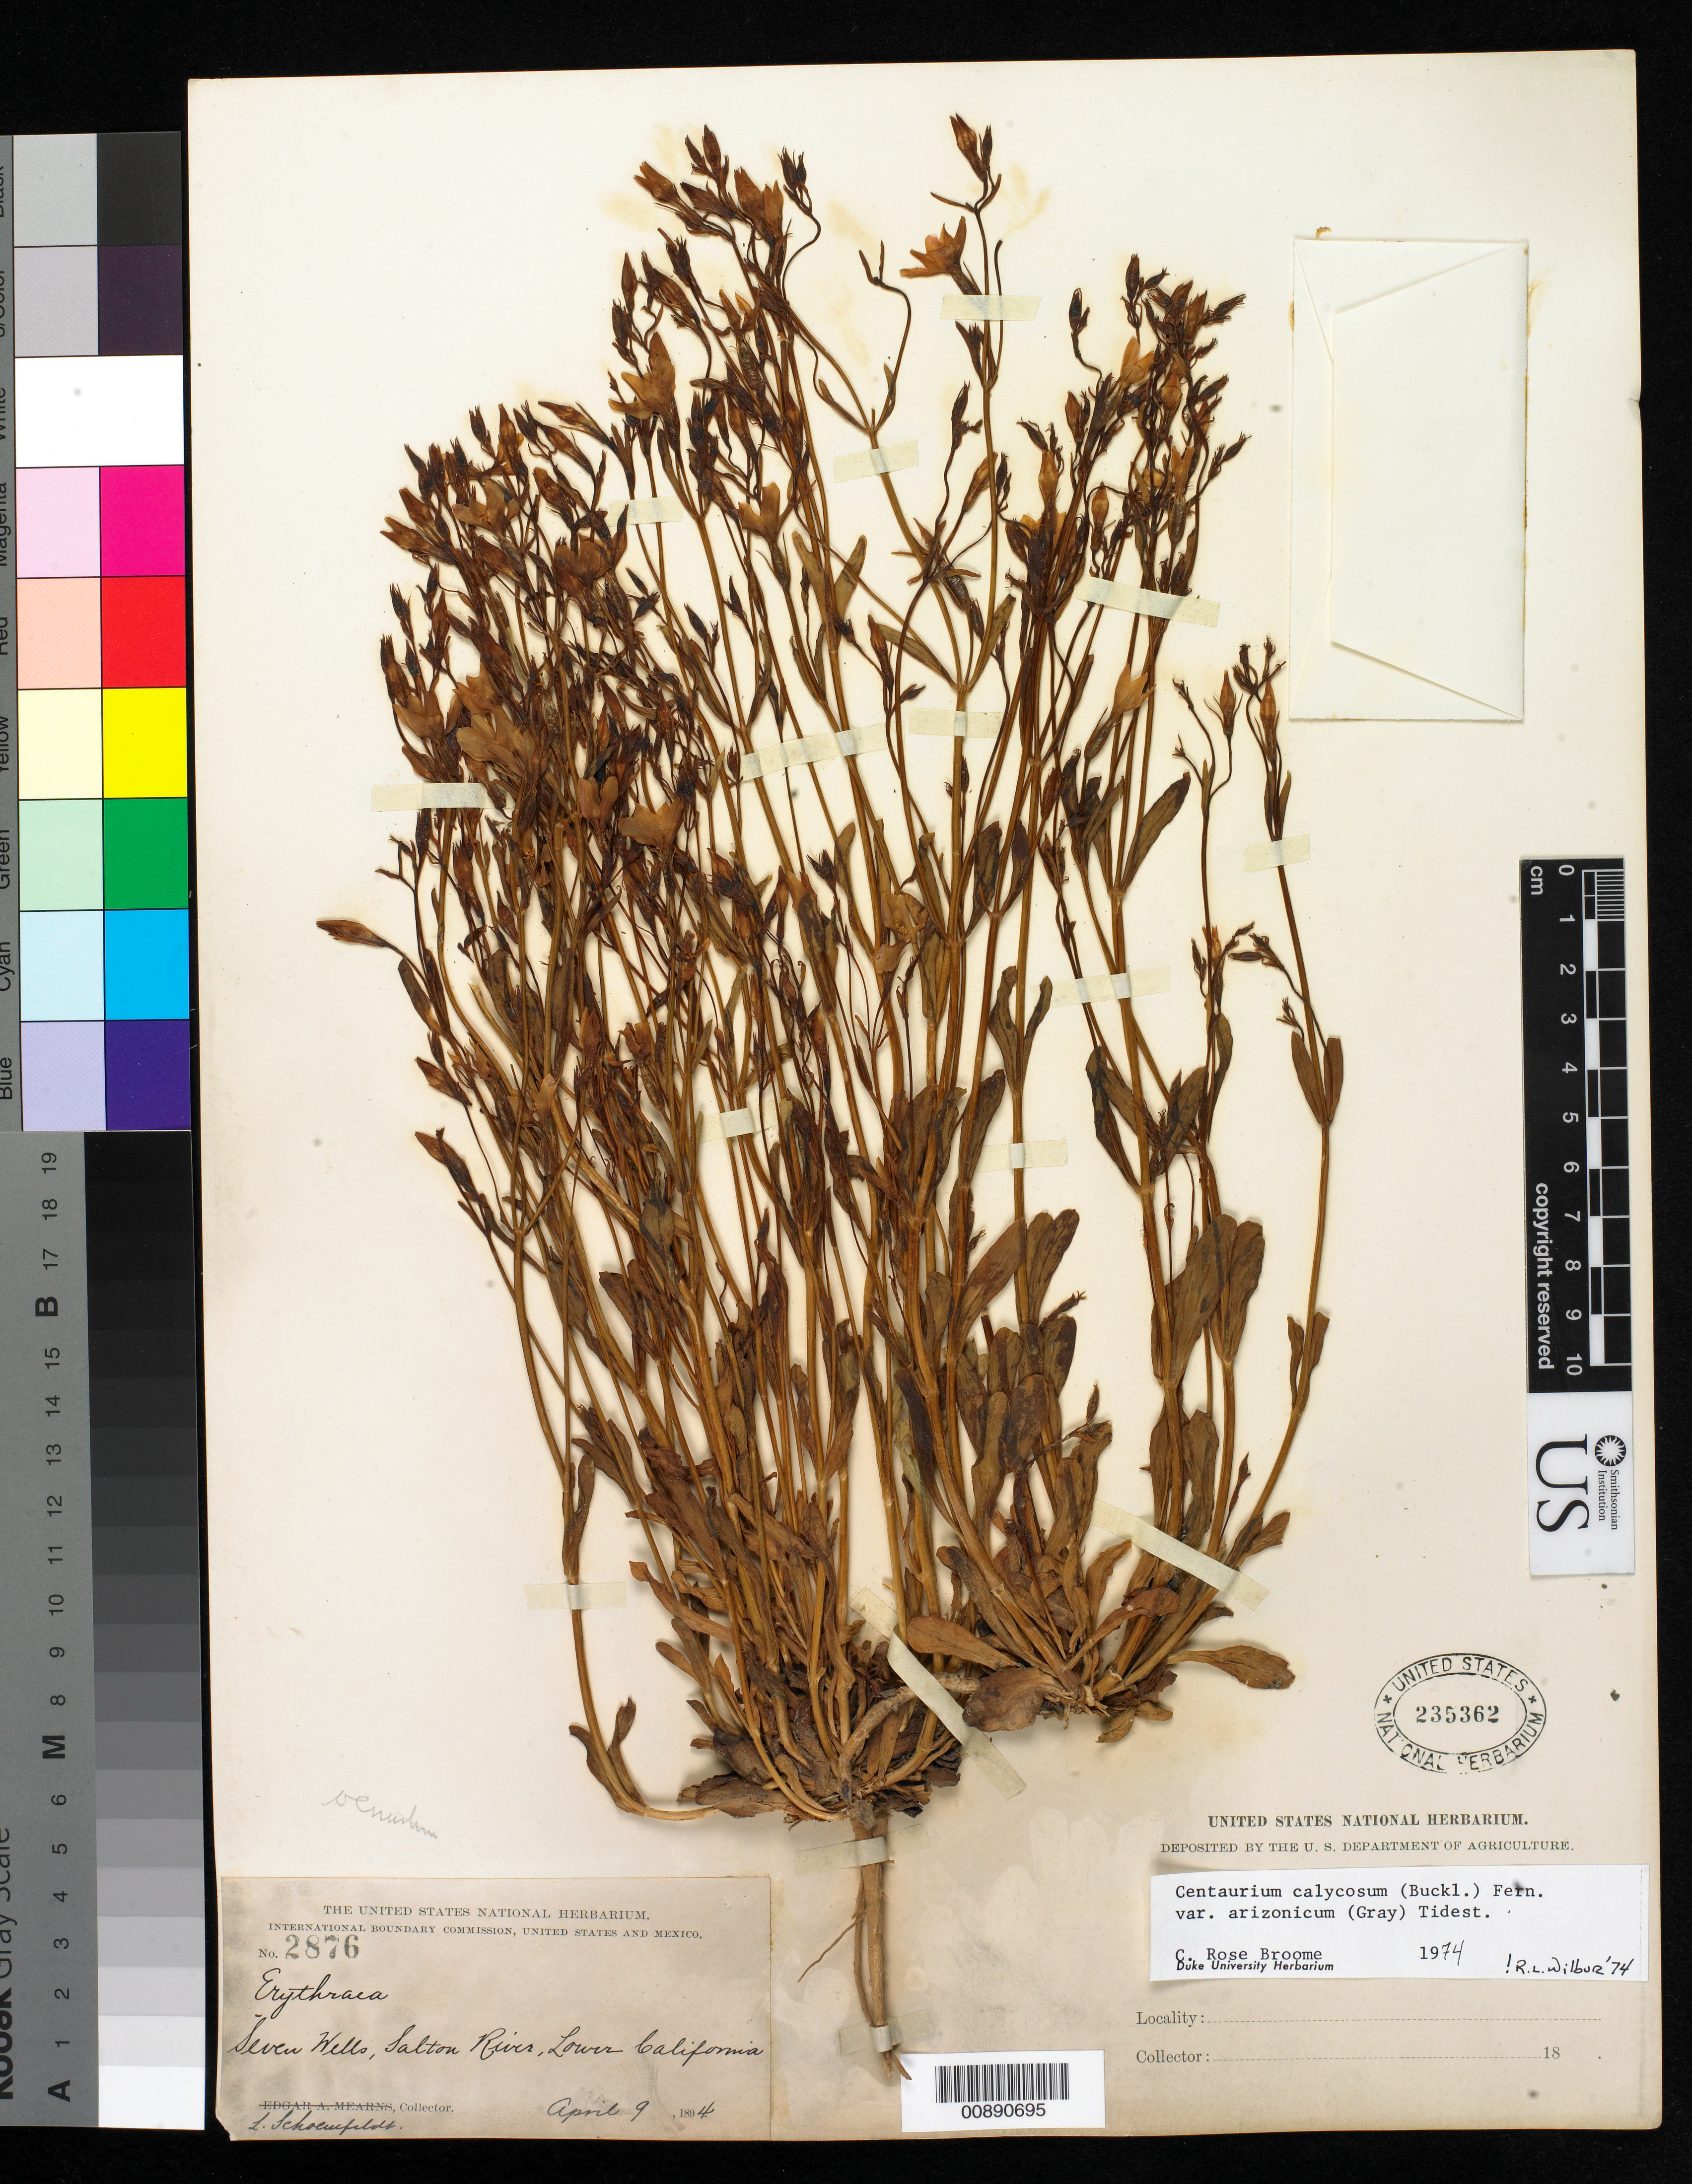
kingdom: Plantae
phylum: Tracheophyta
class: Magnoliopsida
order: Gentianales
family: Gentianaceae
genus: Centaurium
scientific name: Centaurium calycosum var. arizonicum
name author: (Buckley) Fernald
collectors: L. Schoenfeldt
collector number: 2876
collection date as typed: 09 Apr 1894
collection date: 1894-04-09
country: Mexico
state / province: Baja California Norte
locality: Seven Wells, Salton River, Baja California.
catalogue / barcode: US 235362